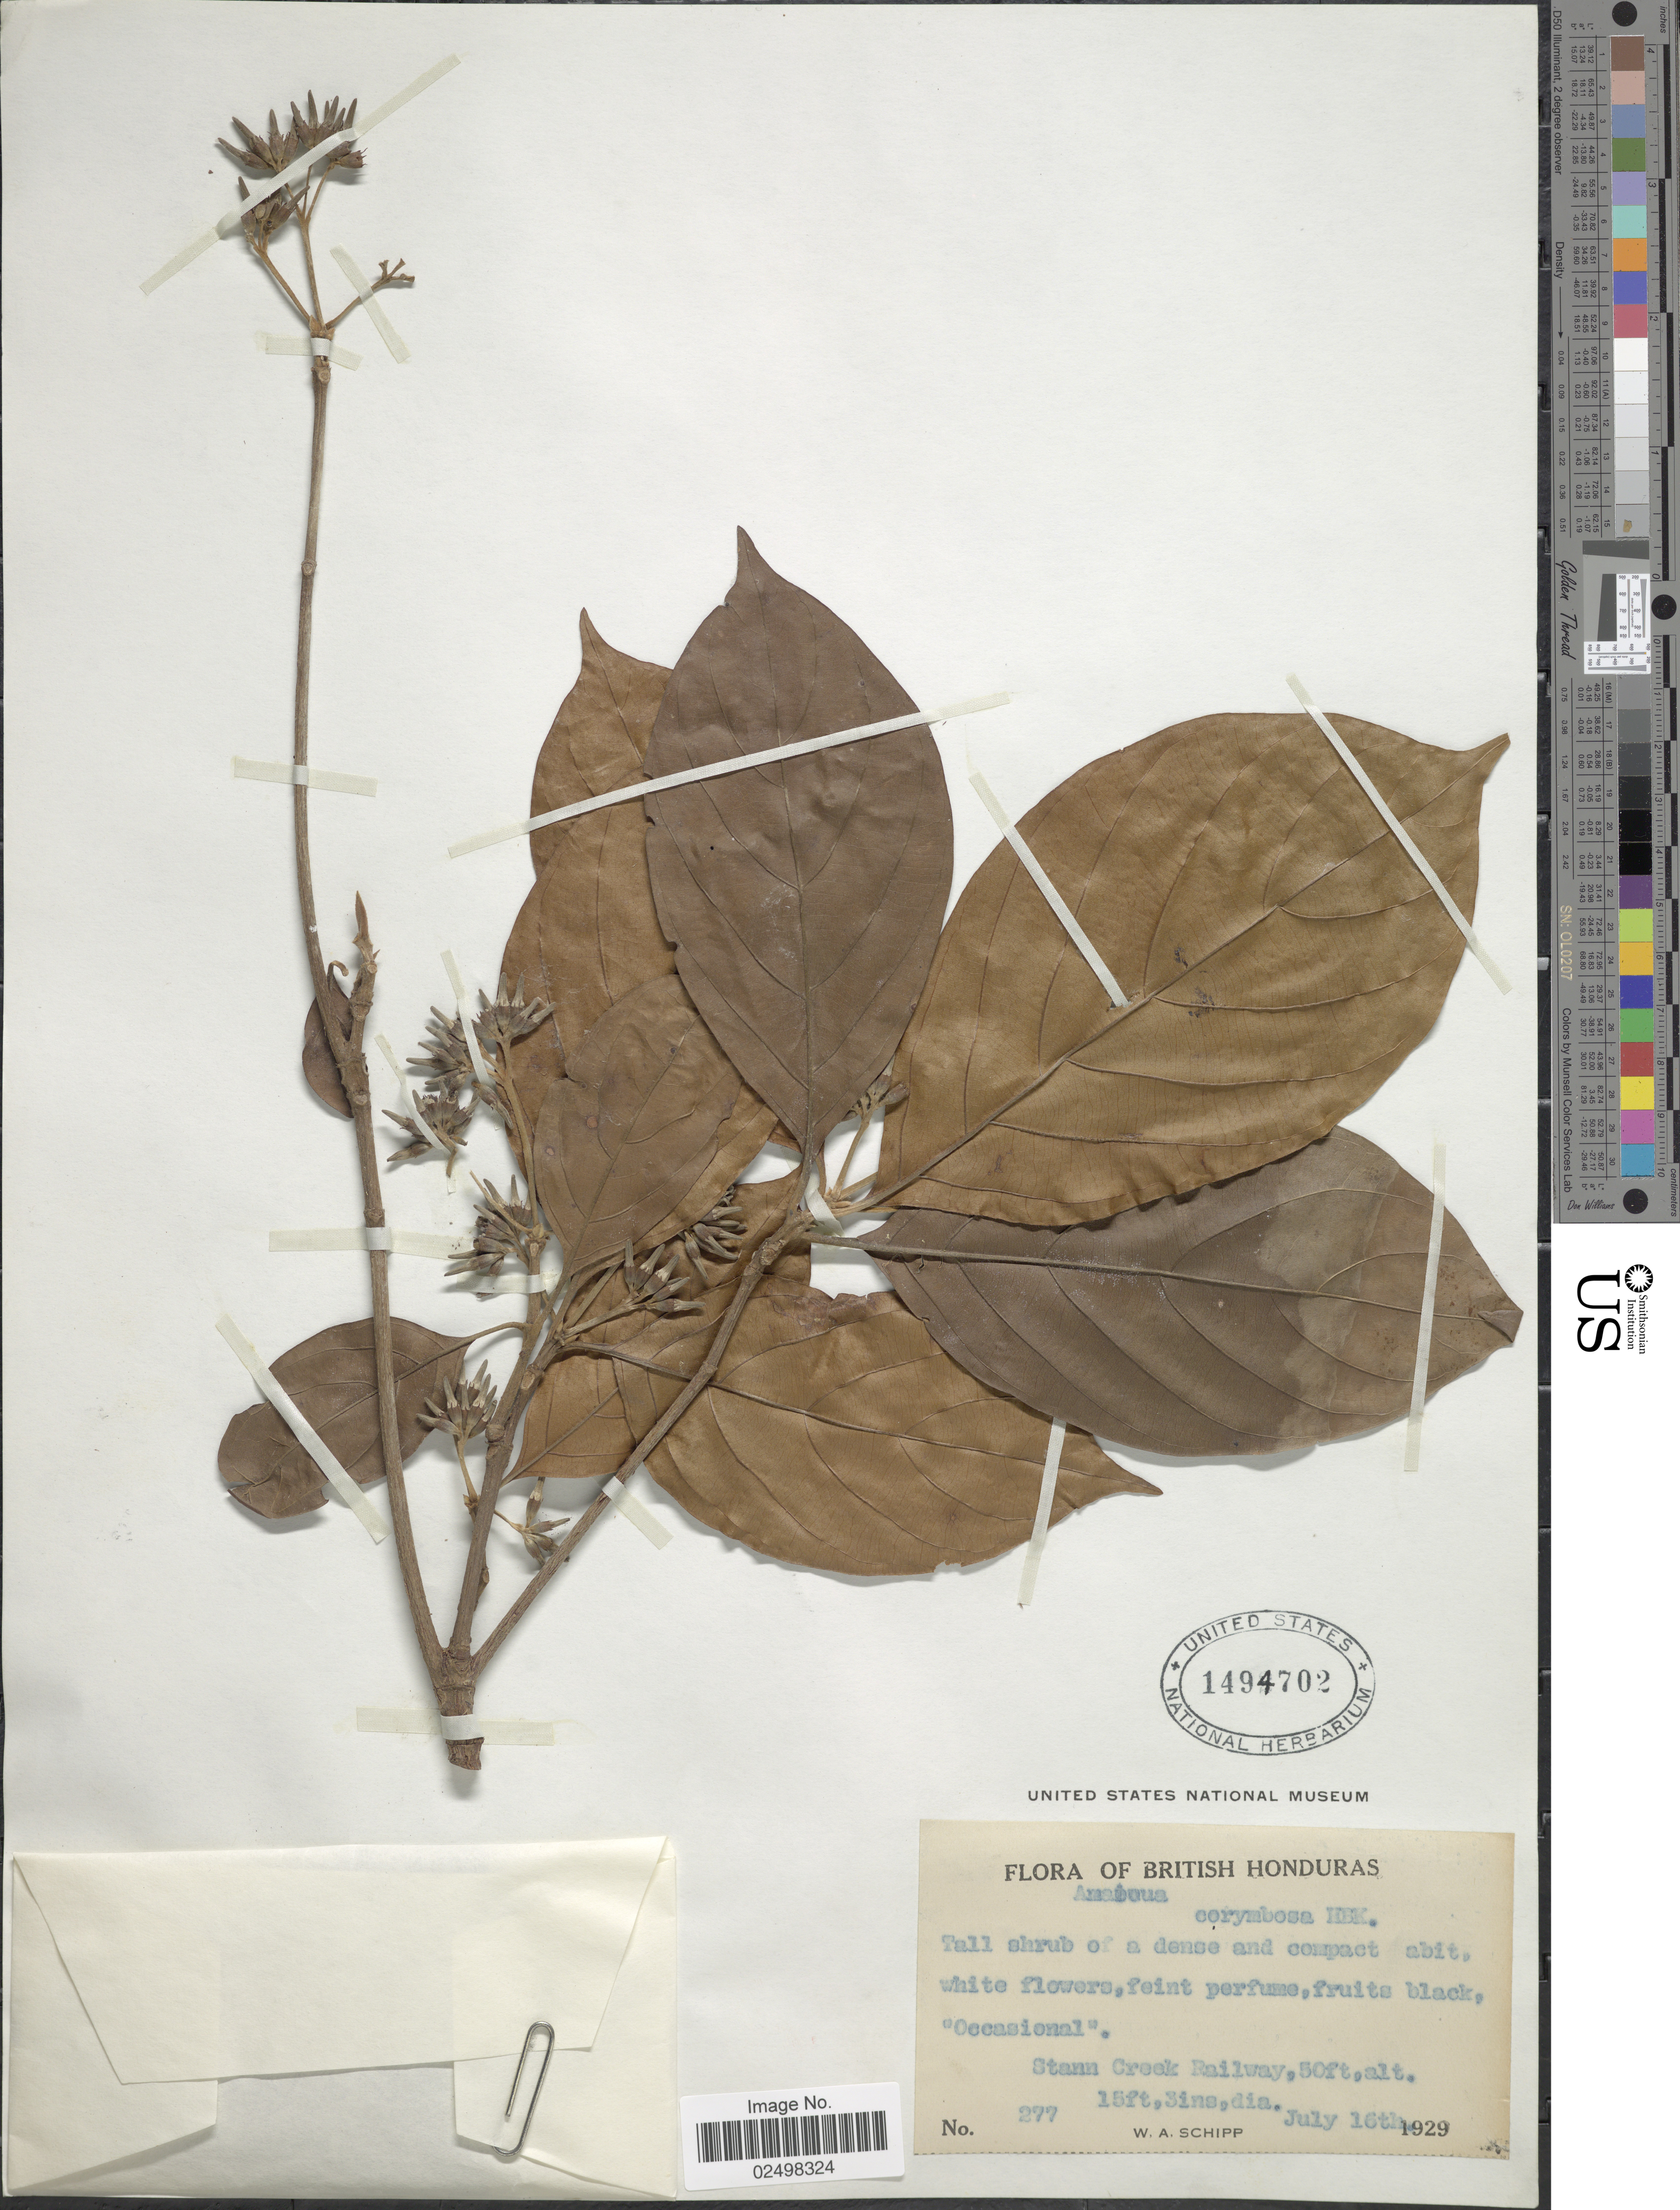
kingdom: Plantae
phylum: Tracheophyta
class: Magnoliopsida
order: Gentianales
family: Rubiaceae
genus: Amaioua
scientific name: Amaioua corymbosa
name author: Kunth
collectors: W. Schipp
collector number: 277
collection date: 1929-07-16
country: Belize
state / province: Stann Creek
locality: Railway, British Honduras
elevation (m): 15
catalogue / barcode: US 1494702